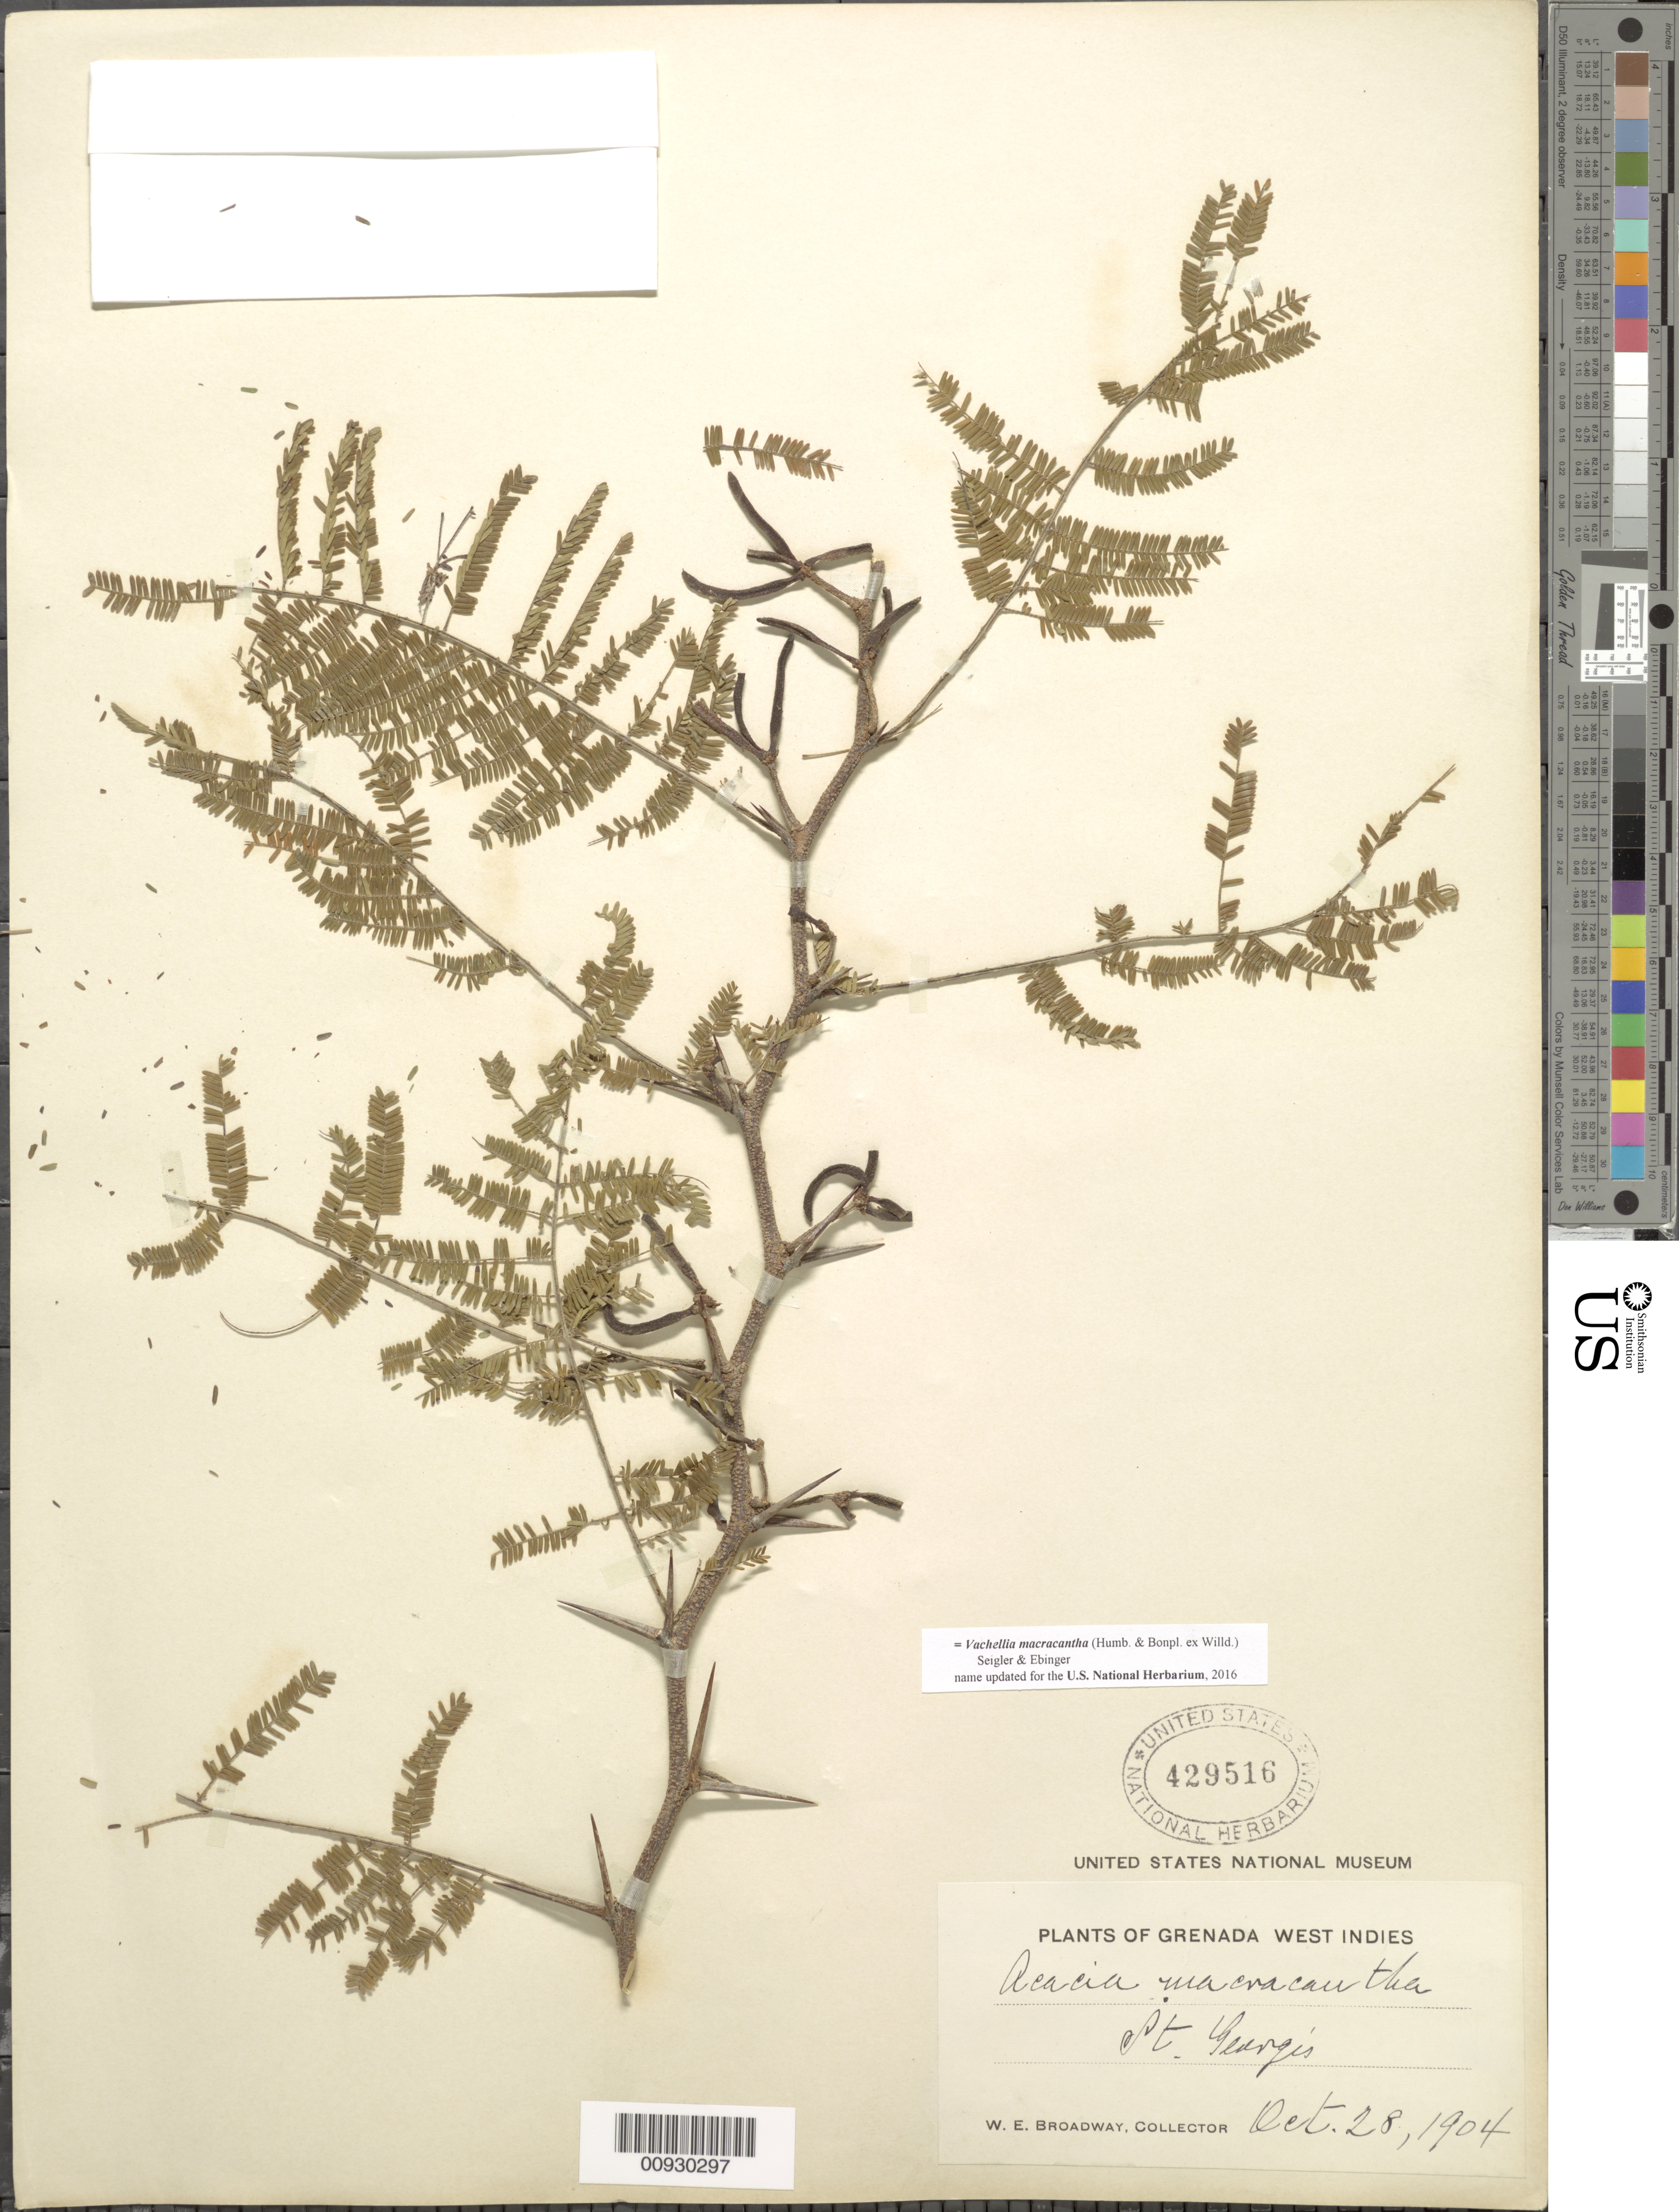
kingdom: Plantae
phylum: Tracheophyta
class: Magnoliopsida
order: Fabales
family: Fabaceae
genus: Vachellia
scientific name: Vachellia macracantha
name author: (Humb. & Bonpl. ex Willd.) Seigler & Ebinger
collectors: W. E. Broadway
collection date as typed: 28 Oct 1904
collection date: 1904-10-28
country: Grenada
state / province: Saint George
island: Grenada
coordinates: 0 N, 0 E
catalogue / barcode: US 429516